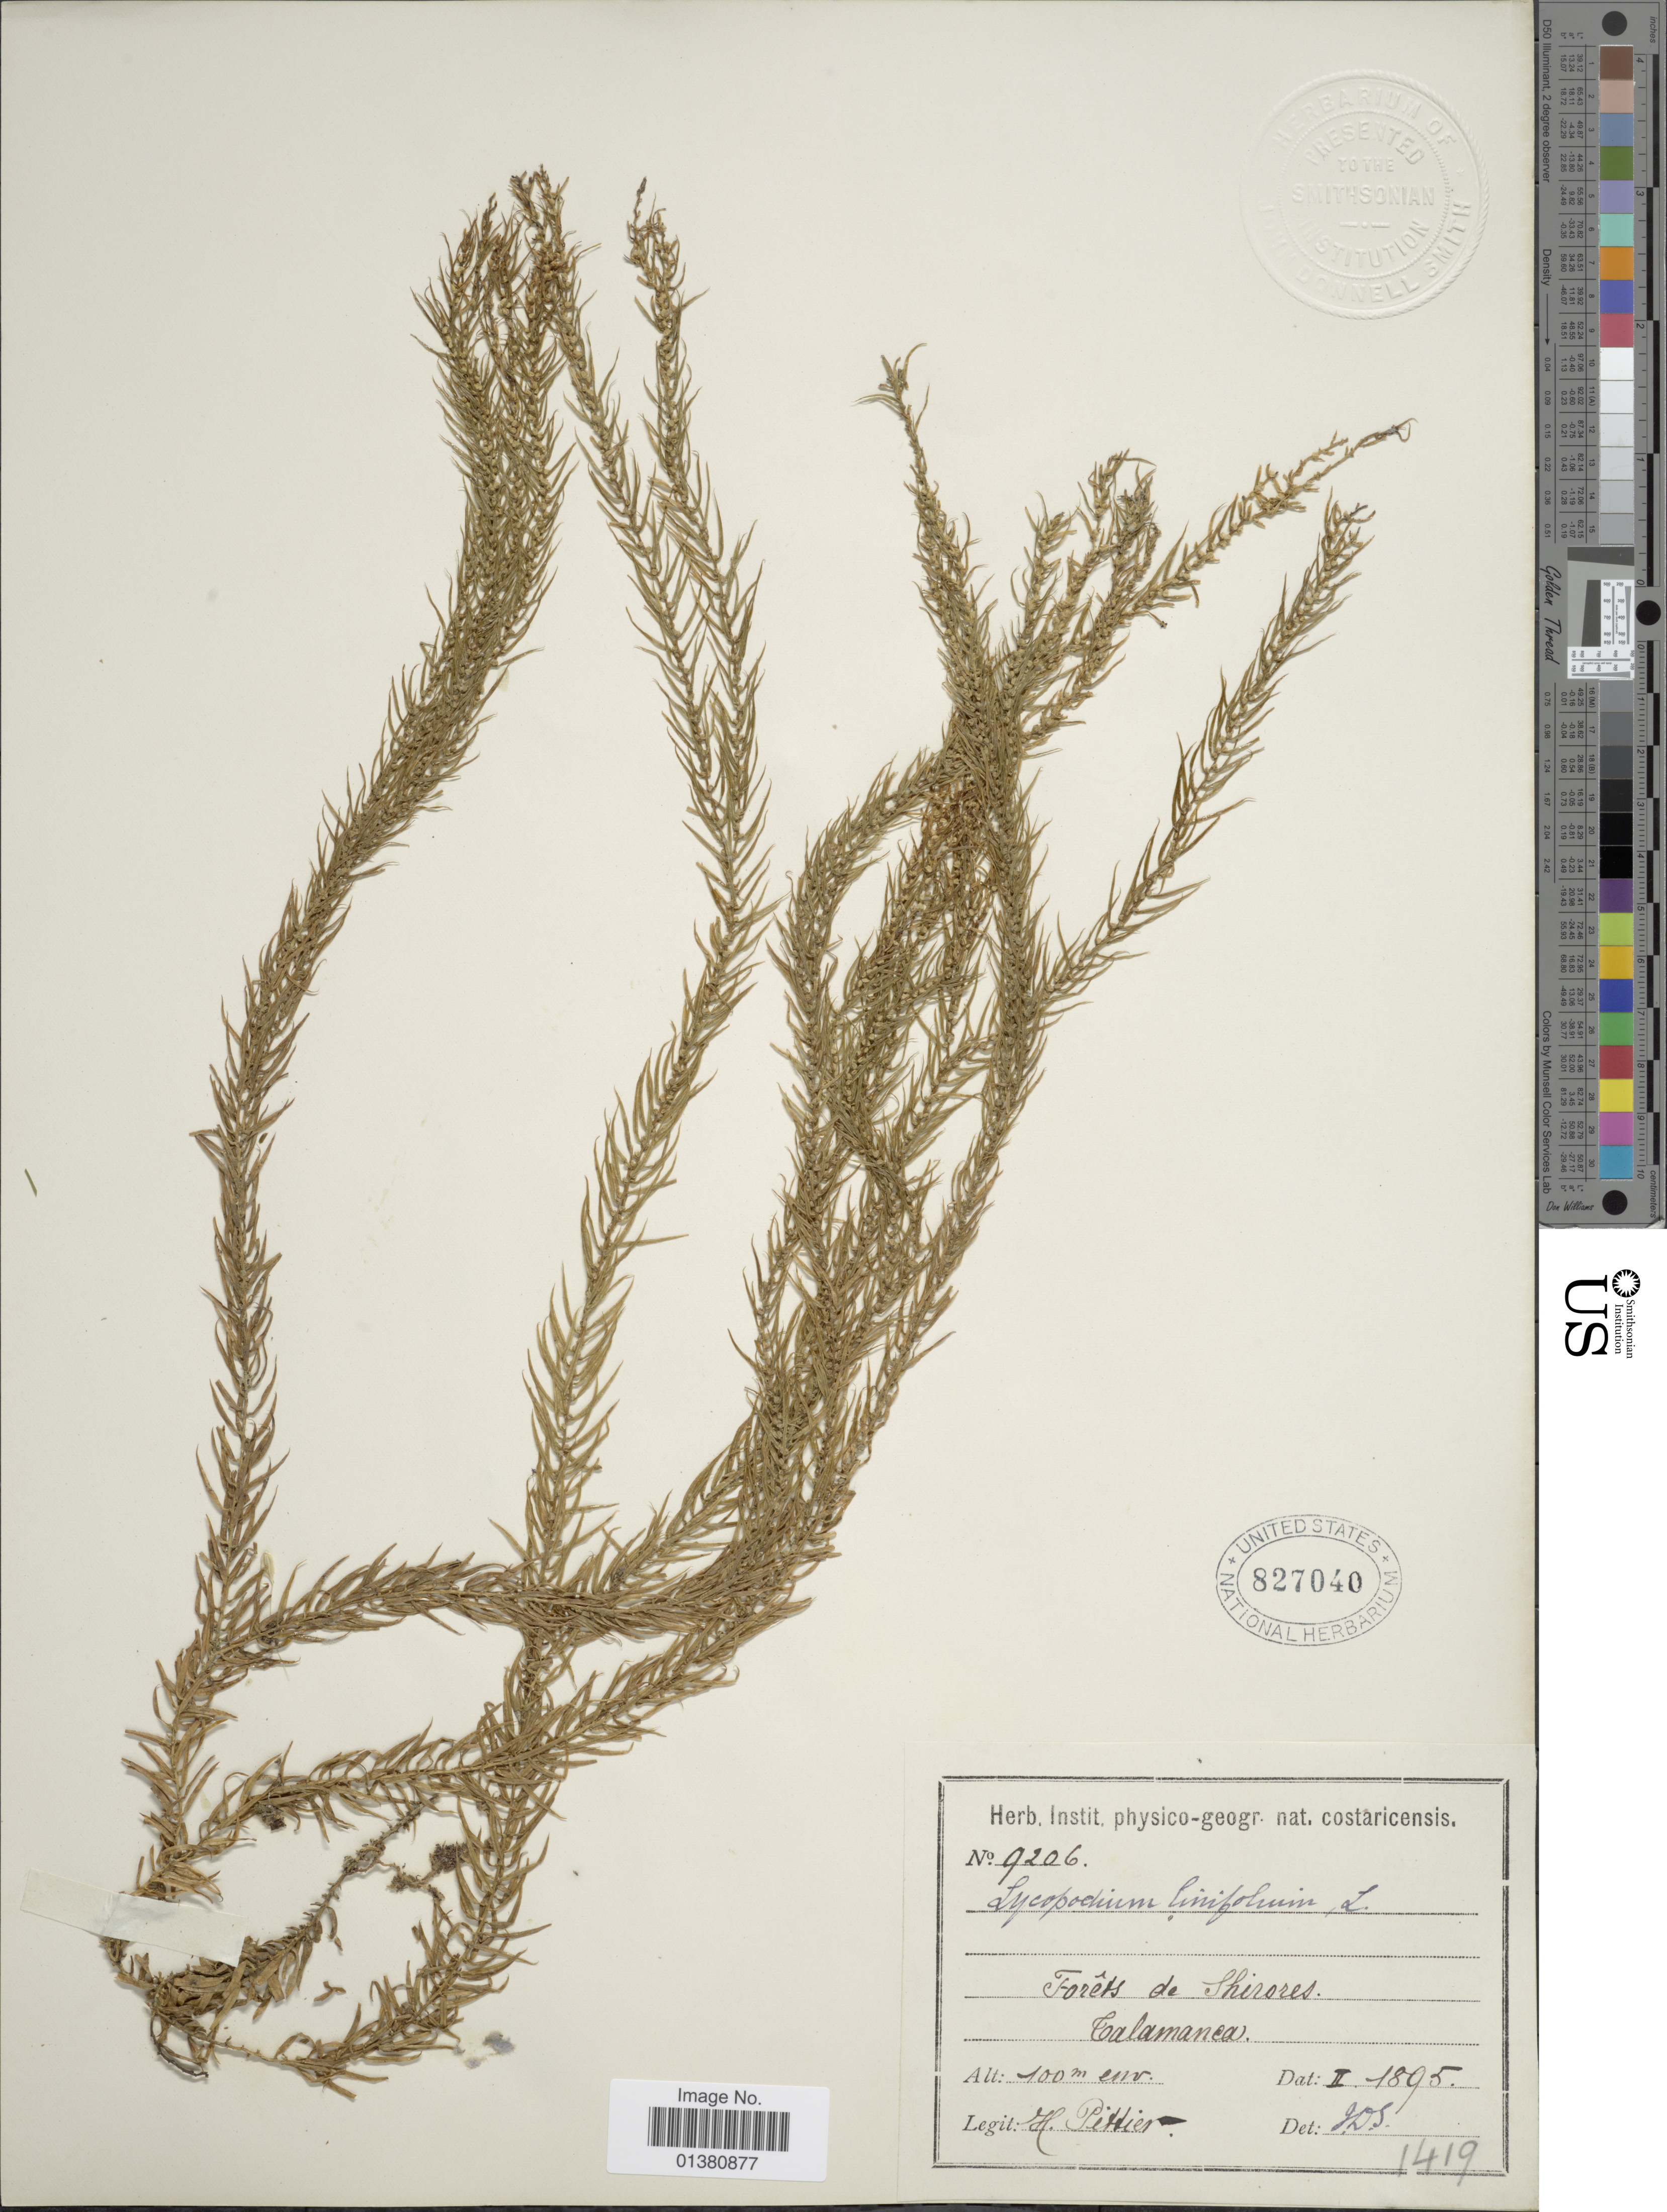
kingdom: Plantae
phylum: Tracheophyta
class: Lycopodiopsida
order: Lycopodiales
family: Lycopodiaceae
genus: Phlegmariurus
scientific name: Phlegmariurus linifolius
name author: (L.) B. Øllg.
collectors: H. F. Pittier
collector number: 9206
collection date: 1895-02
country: Costa Rica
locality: Forêts de Shirores Cakamaea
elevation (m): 100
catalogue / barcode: US 827040